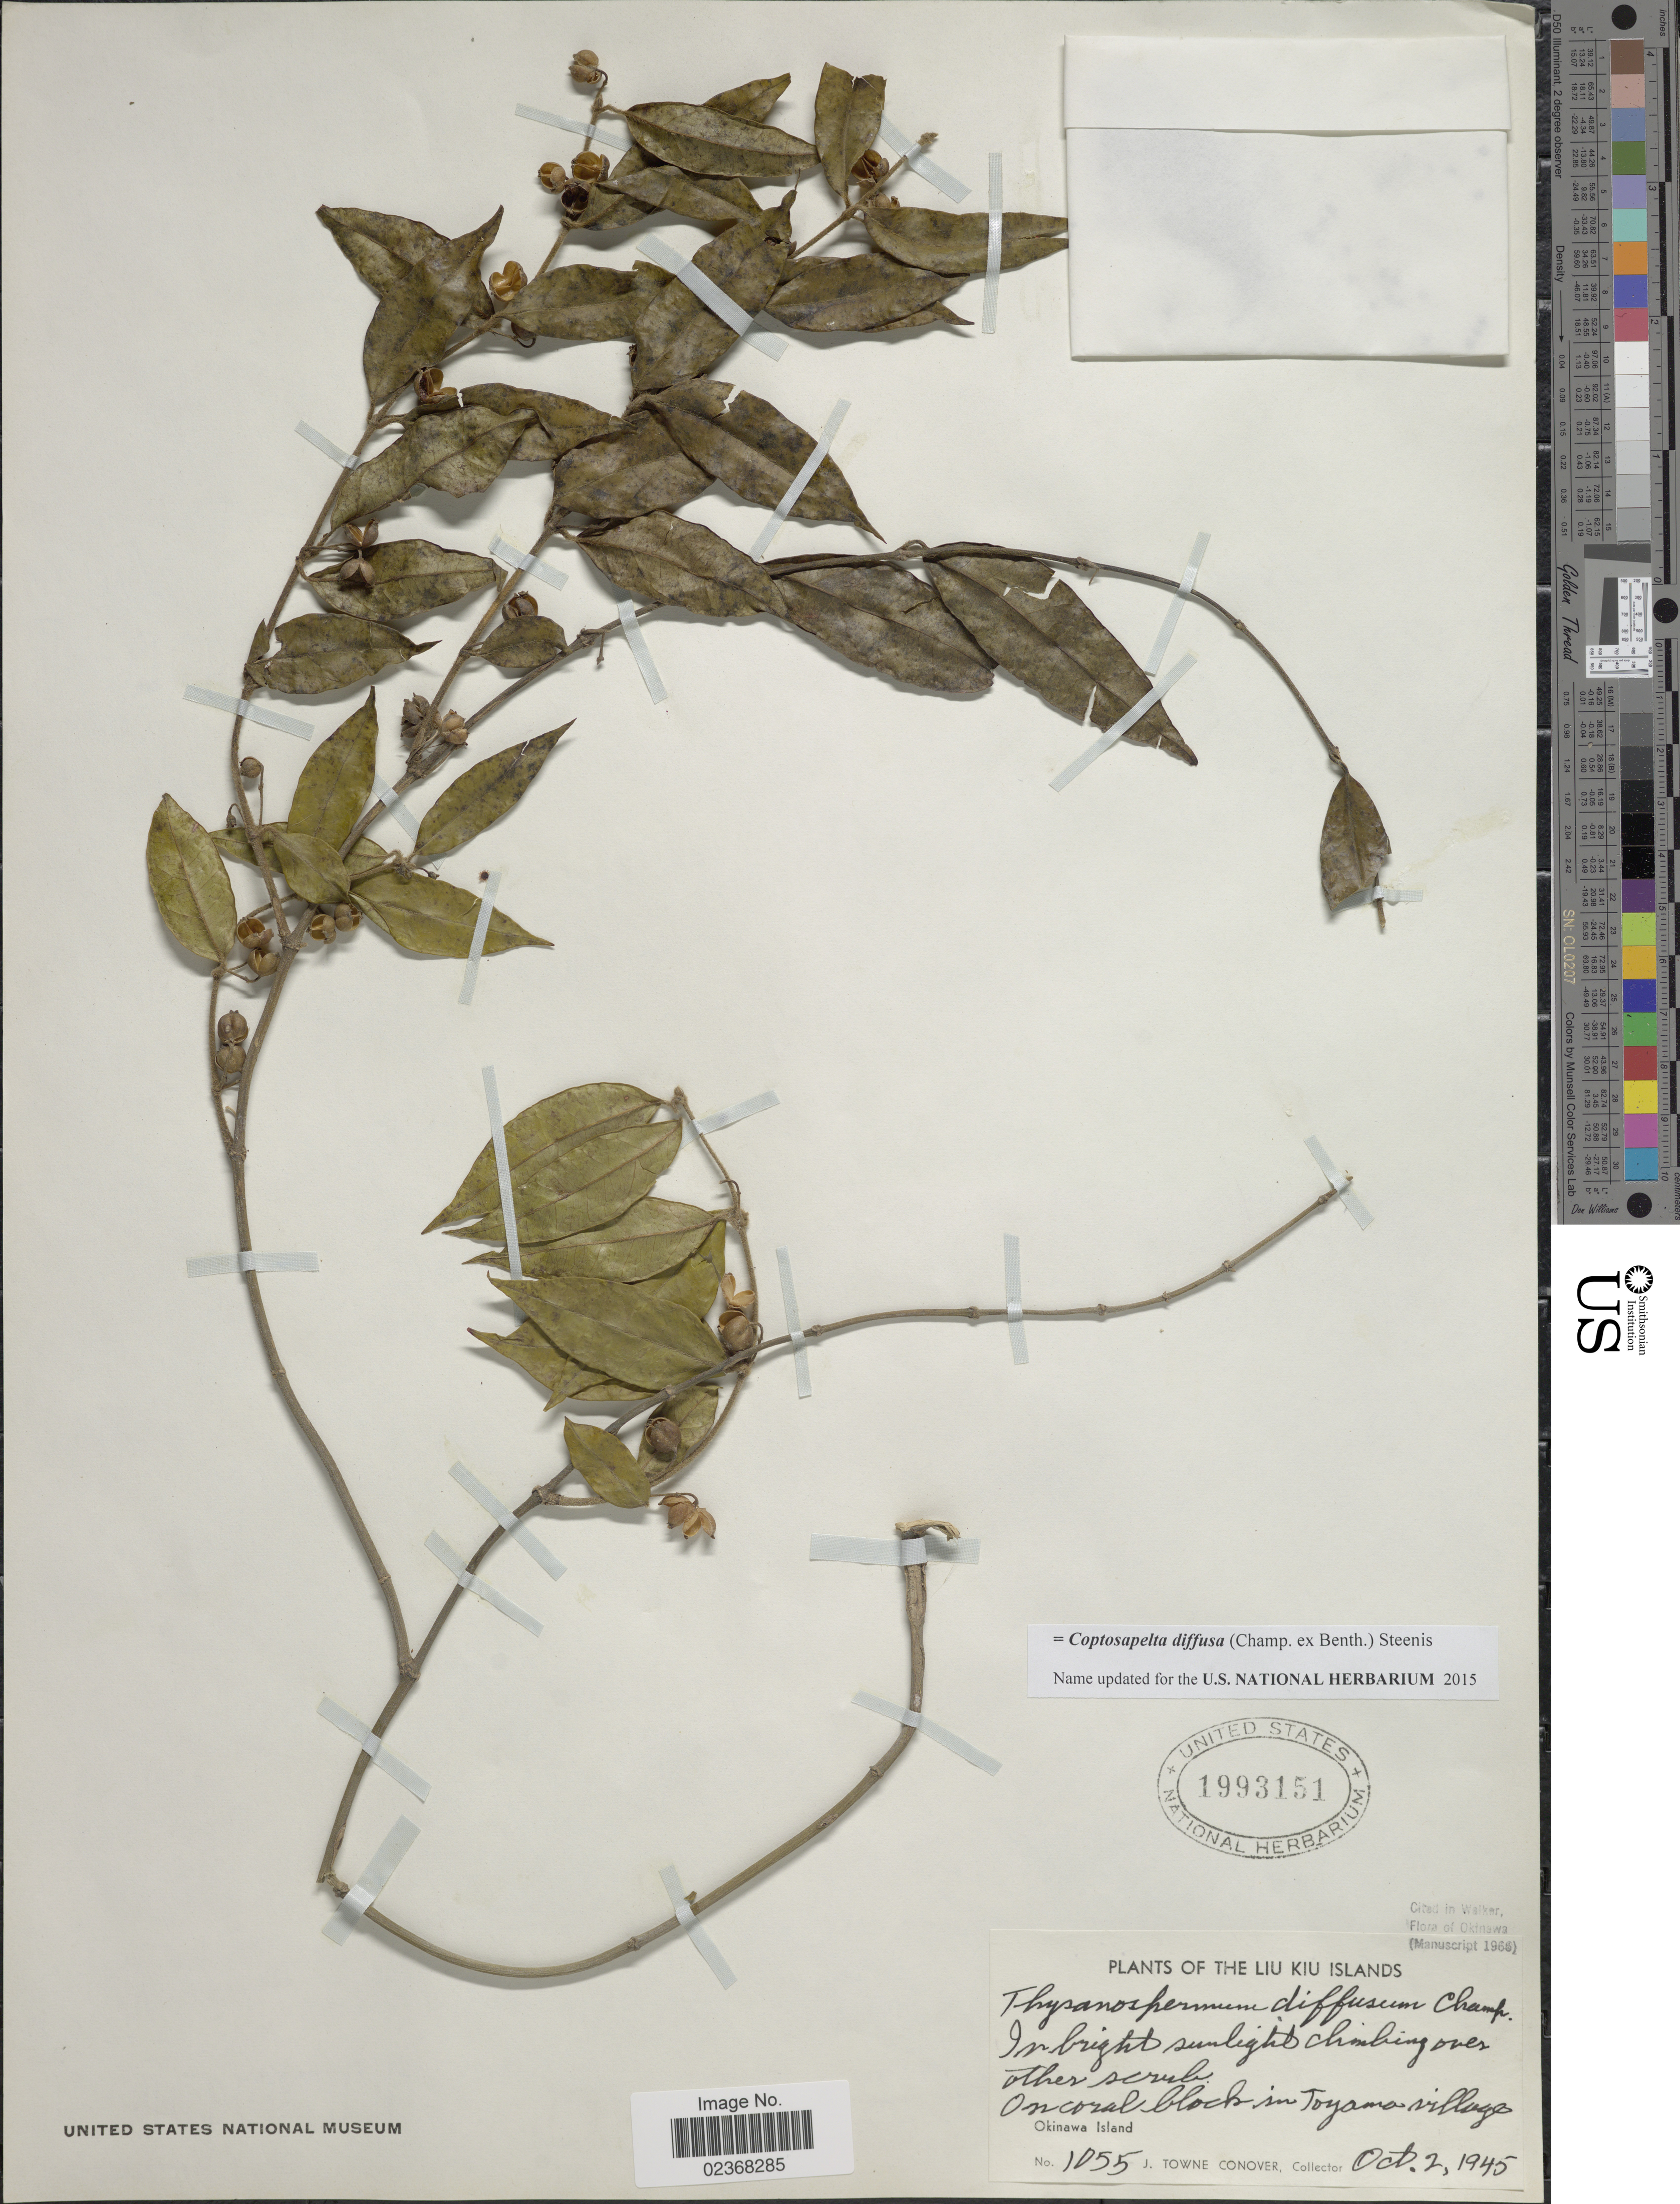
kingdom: Plantae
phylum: Tracheophyta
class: Magnoliopsida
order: Gentianales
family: Rubiaceae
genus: Coptosapelta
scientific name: Coptosapelta diffusa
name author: (Champ. ex Benth.) Steenis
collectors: J. T. Conover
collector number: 1055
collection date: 1945-10-02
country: Japan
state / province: Okinawa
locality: The Liu Kiu Islands, Toyama village, Okinawa Island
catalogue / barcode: US 1993151